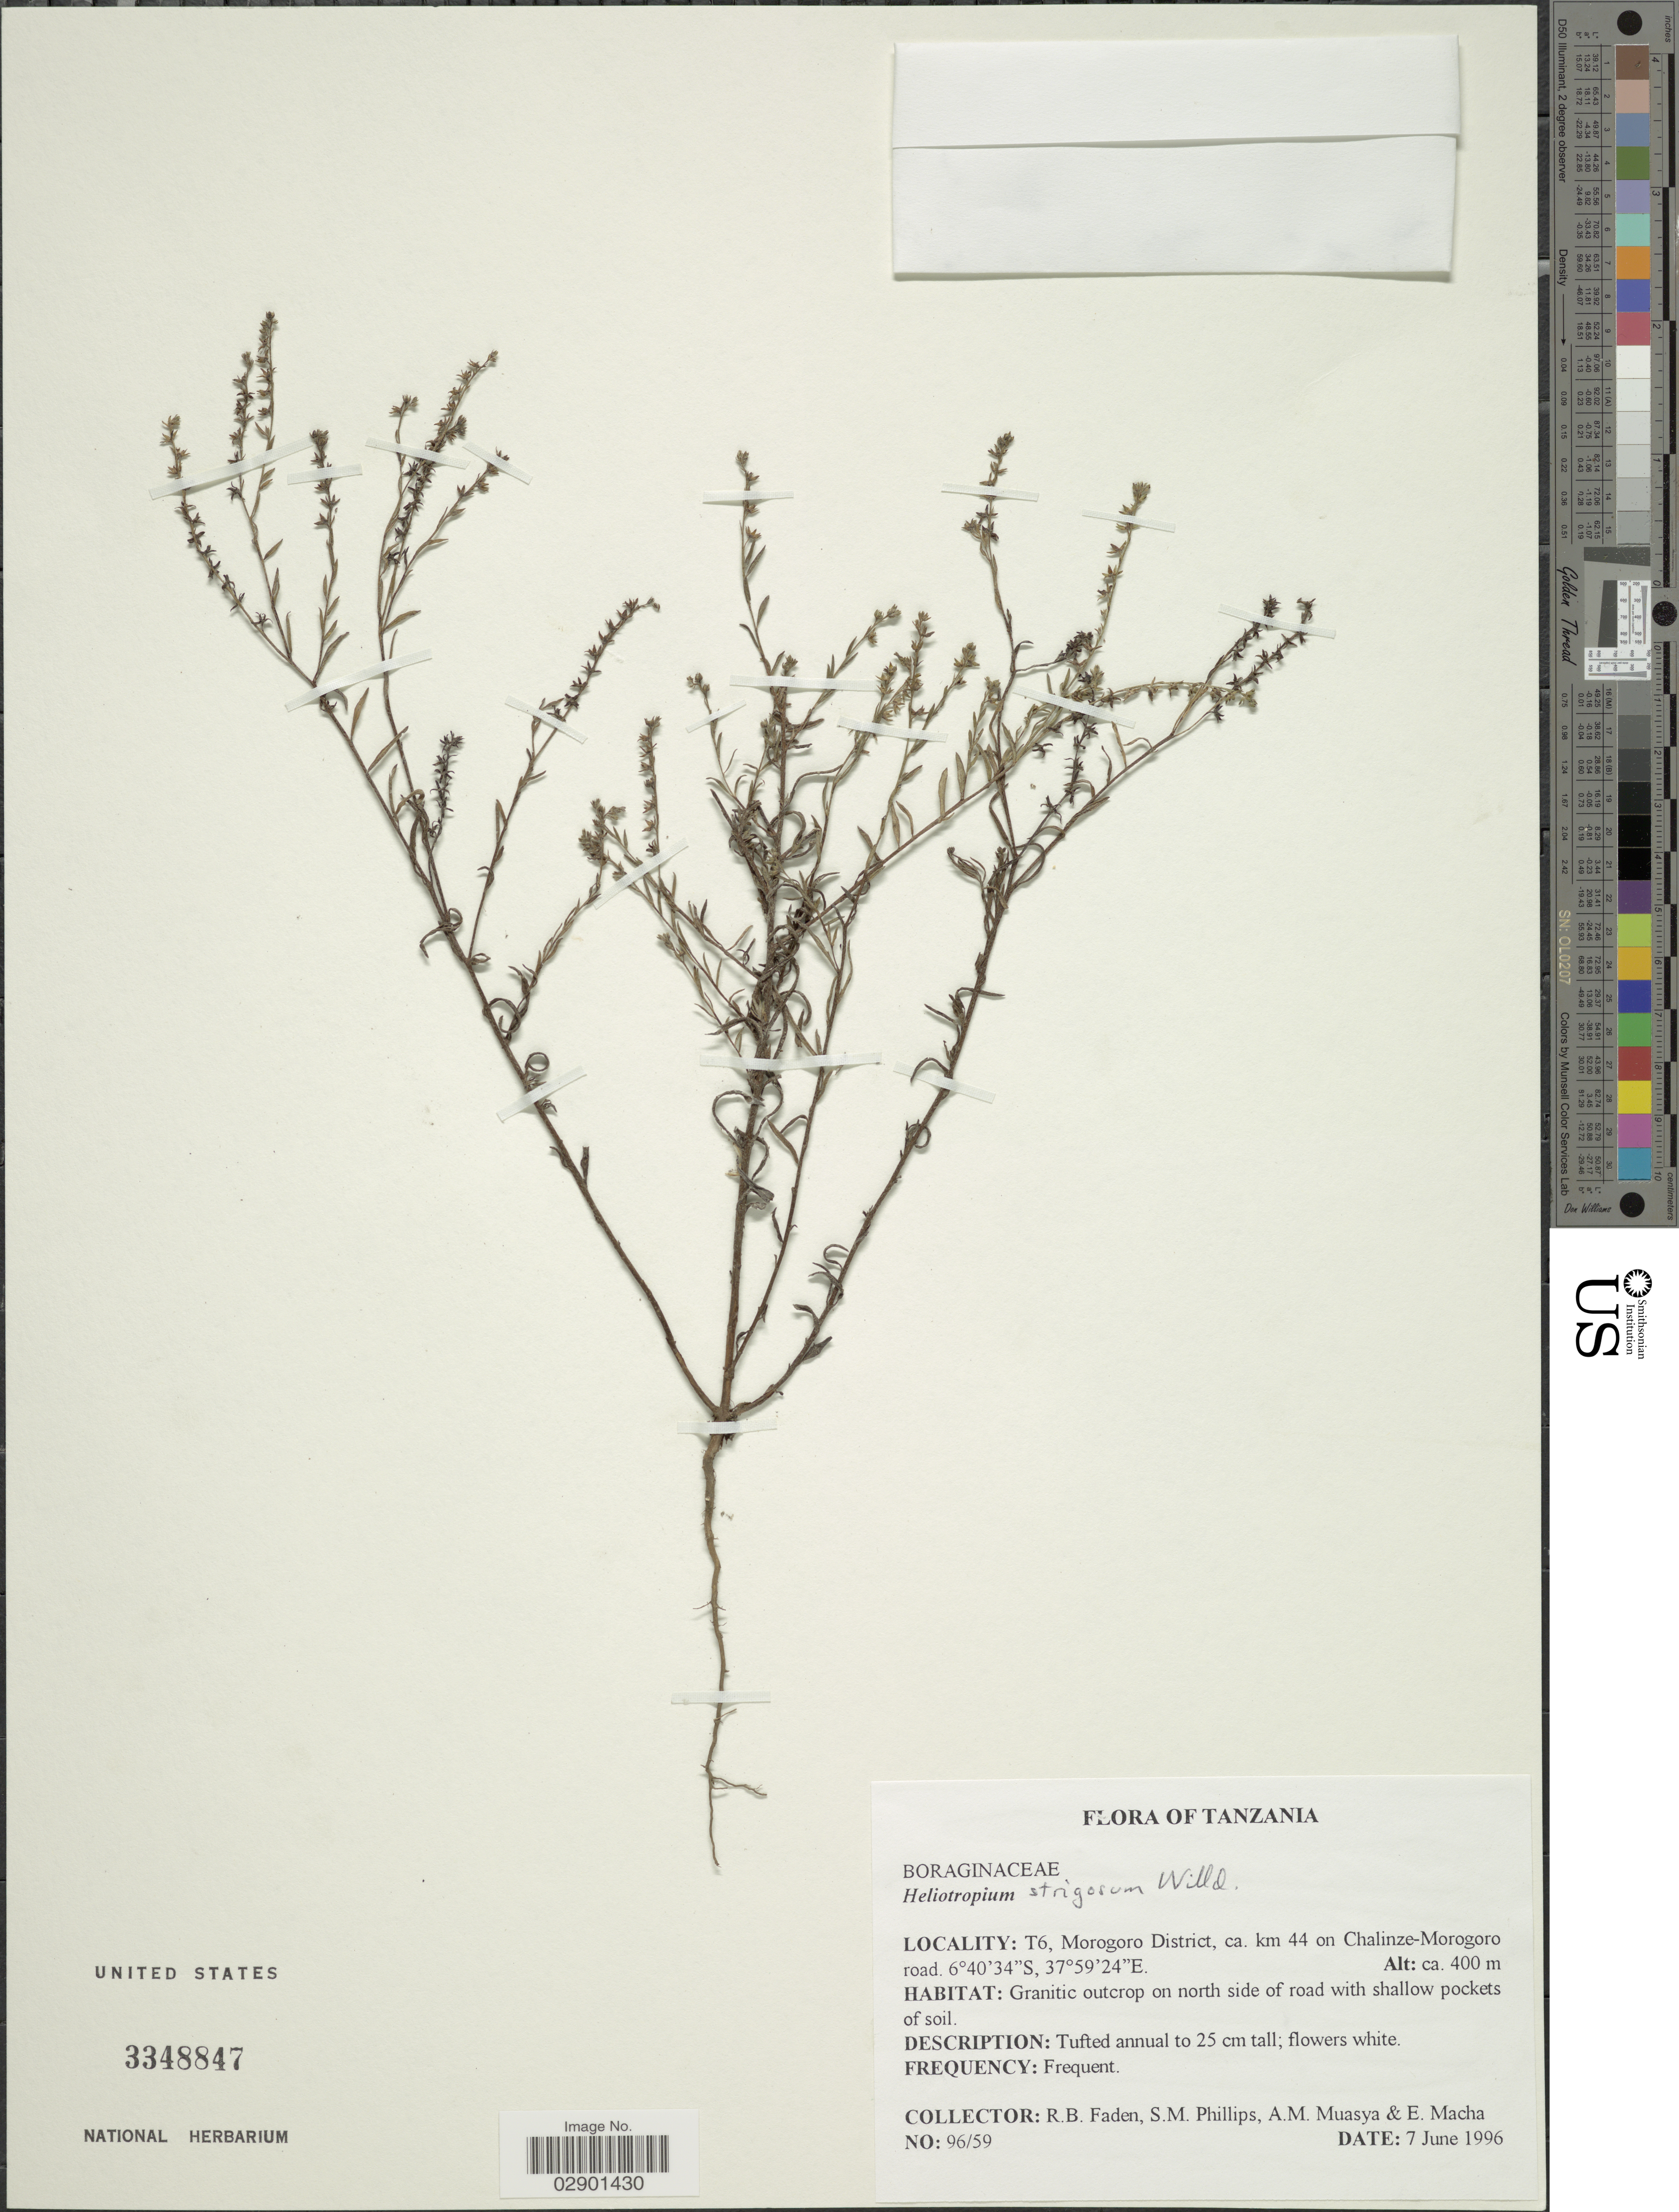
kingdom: Plantae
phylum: Tracheophyta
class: Magnoliopsida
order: Boraginales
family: Heliotropiaceae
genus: Heliotropium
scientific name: Heliotropium strigosum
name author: Willd.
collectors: R. B. Faden, S. M. Phillips, A. Muasya & E. Macha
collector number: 96/59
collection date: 1996-06-07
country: Tanzania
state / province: Morogoro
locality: T6, Morogoro District, ca. km 44 on Chalinze-Morogoro road.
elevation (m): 400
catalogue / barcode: US 3348847